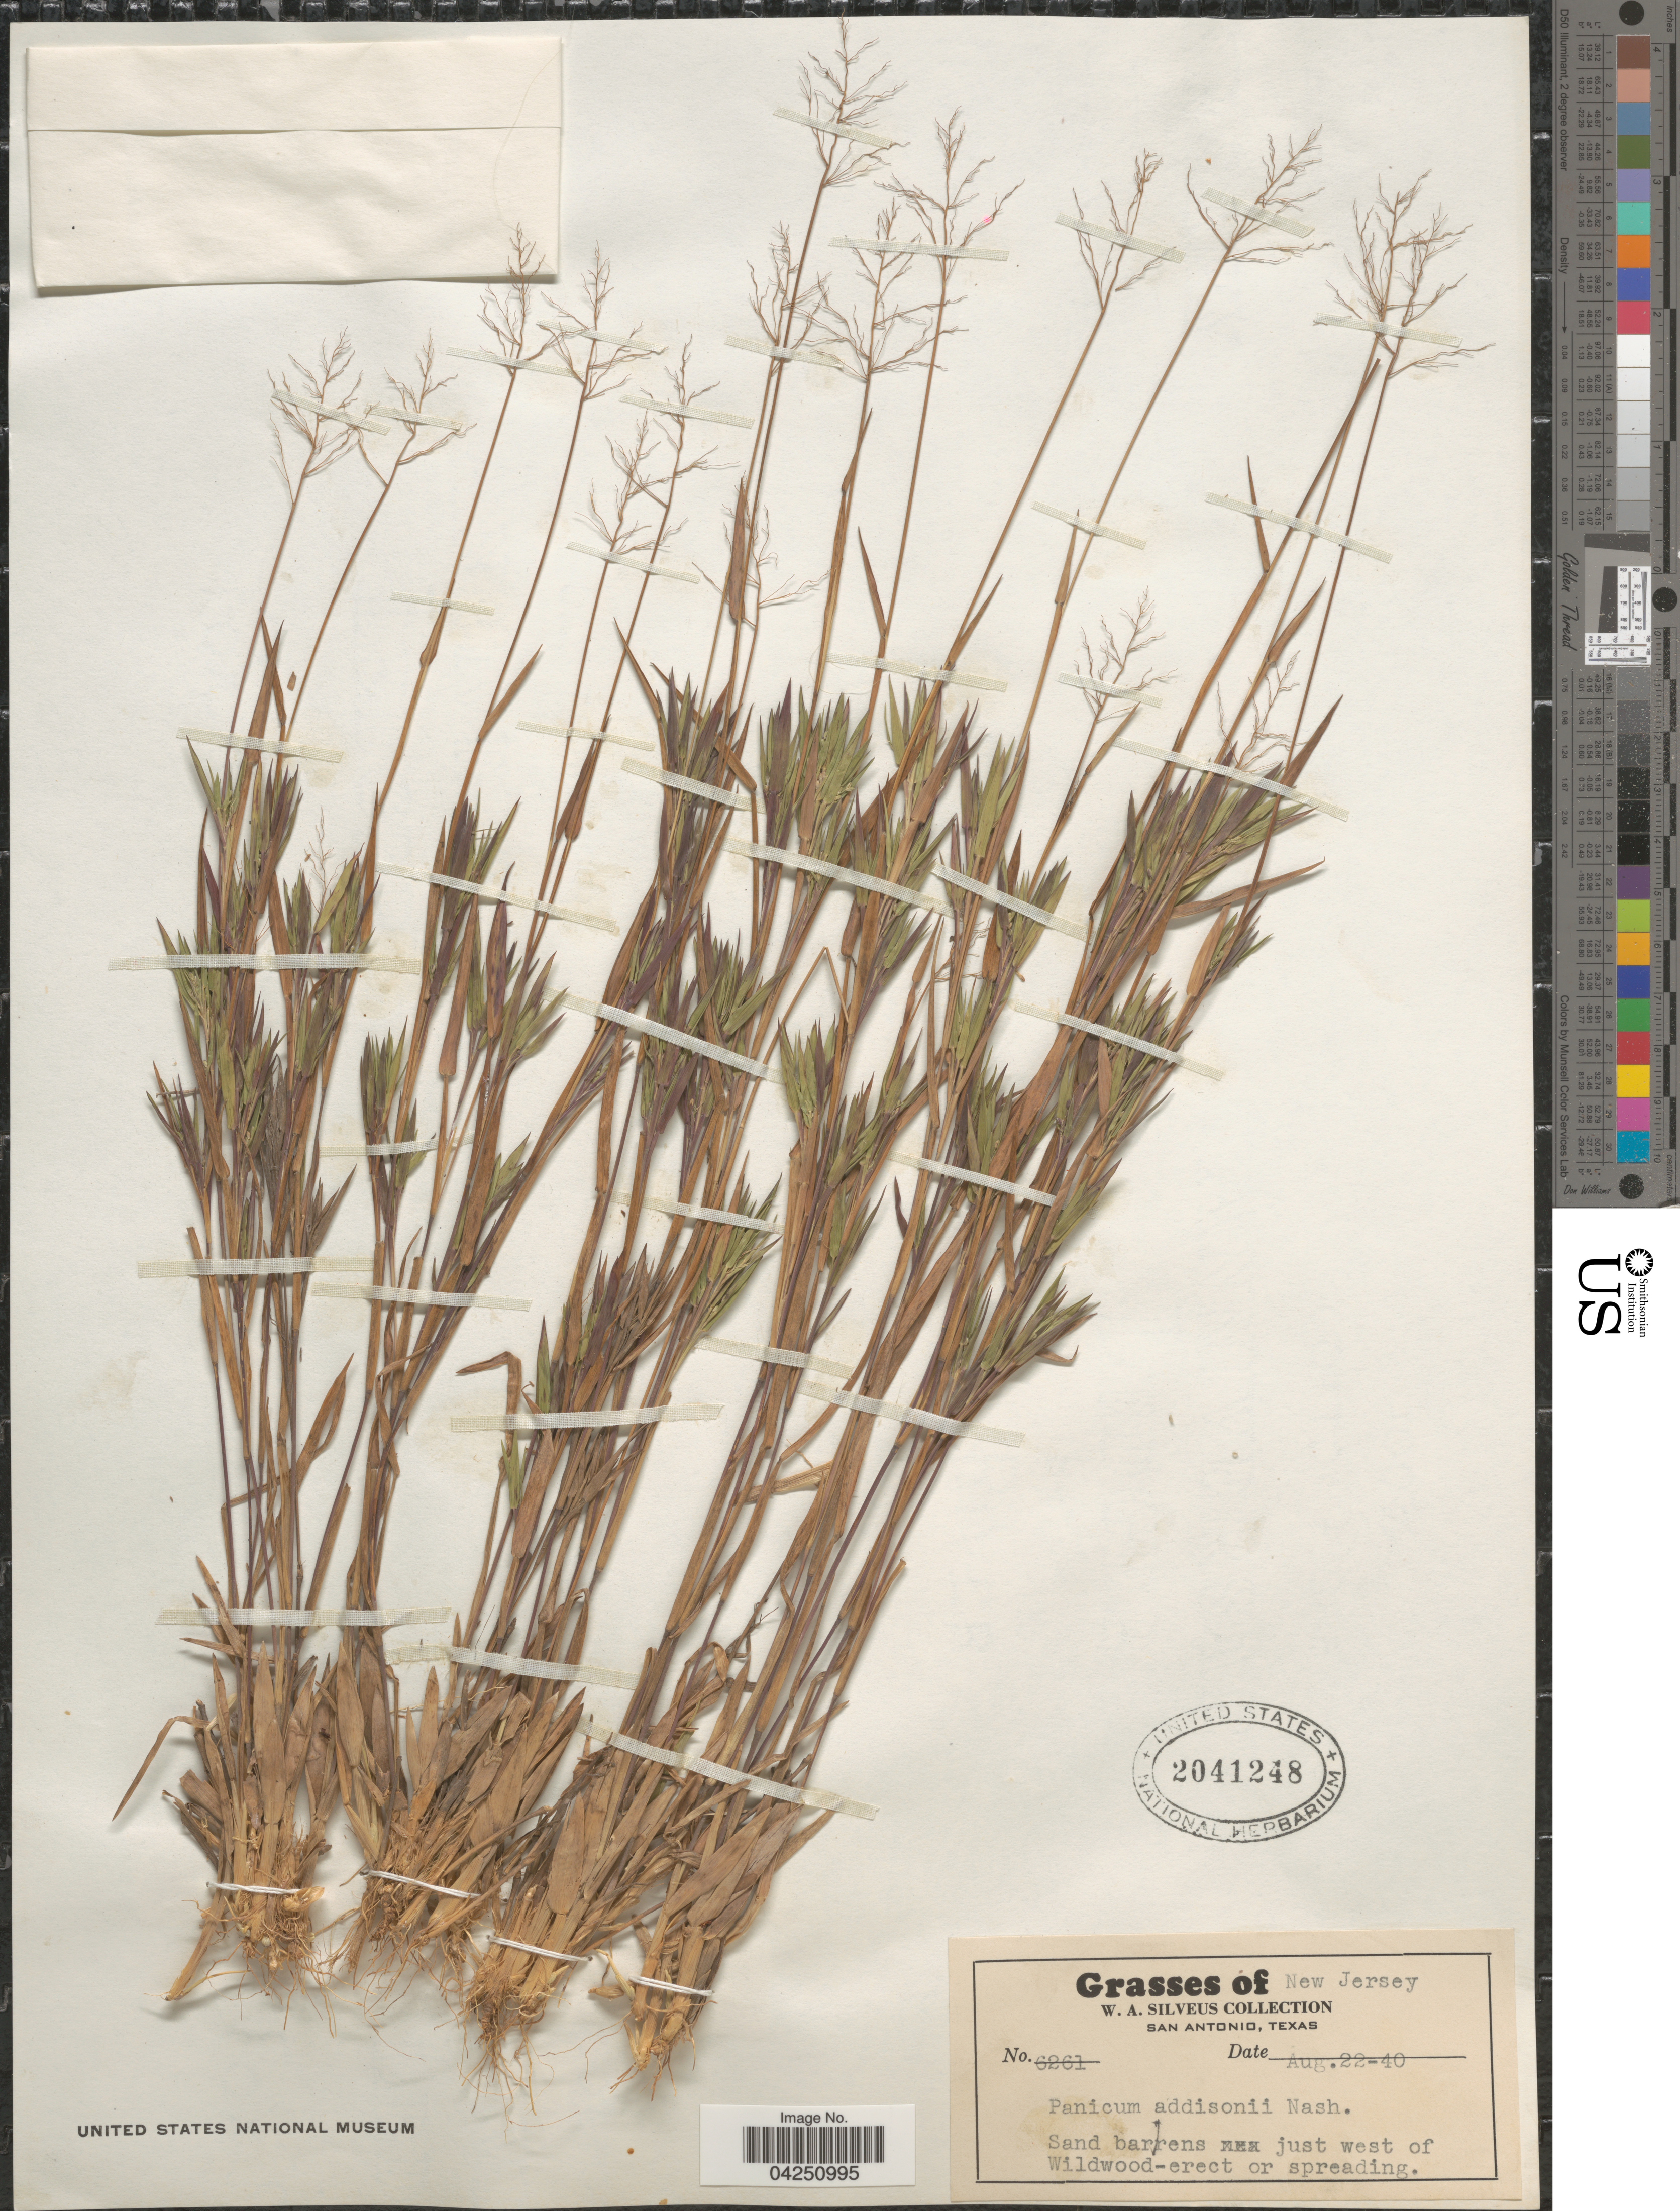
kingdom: Plantae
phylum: Tracheophyta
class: Liliopsida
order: Poales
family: Poaceae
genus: Dichanthelium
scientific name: Dichanthelium acuminatum var. acuminatum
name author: (Sw.) Gould & C.A. Clark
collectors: W. Silveus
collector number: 6261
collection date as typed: Transcribed d/m/y: 22/8/40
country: United States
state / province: New Jersey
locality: Sand barrens just west of Wildwood-erect or spreading.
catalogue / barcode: US 2041248